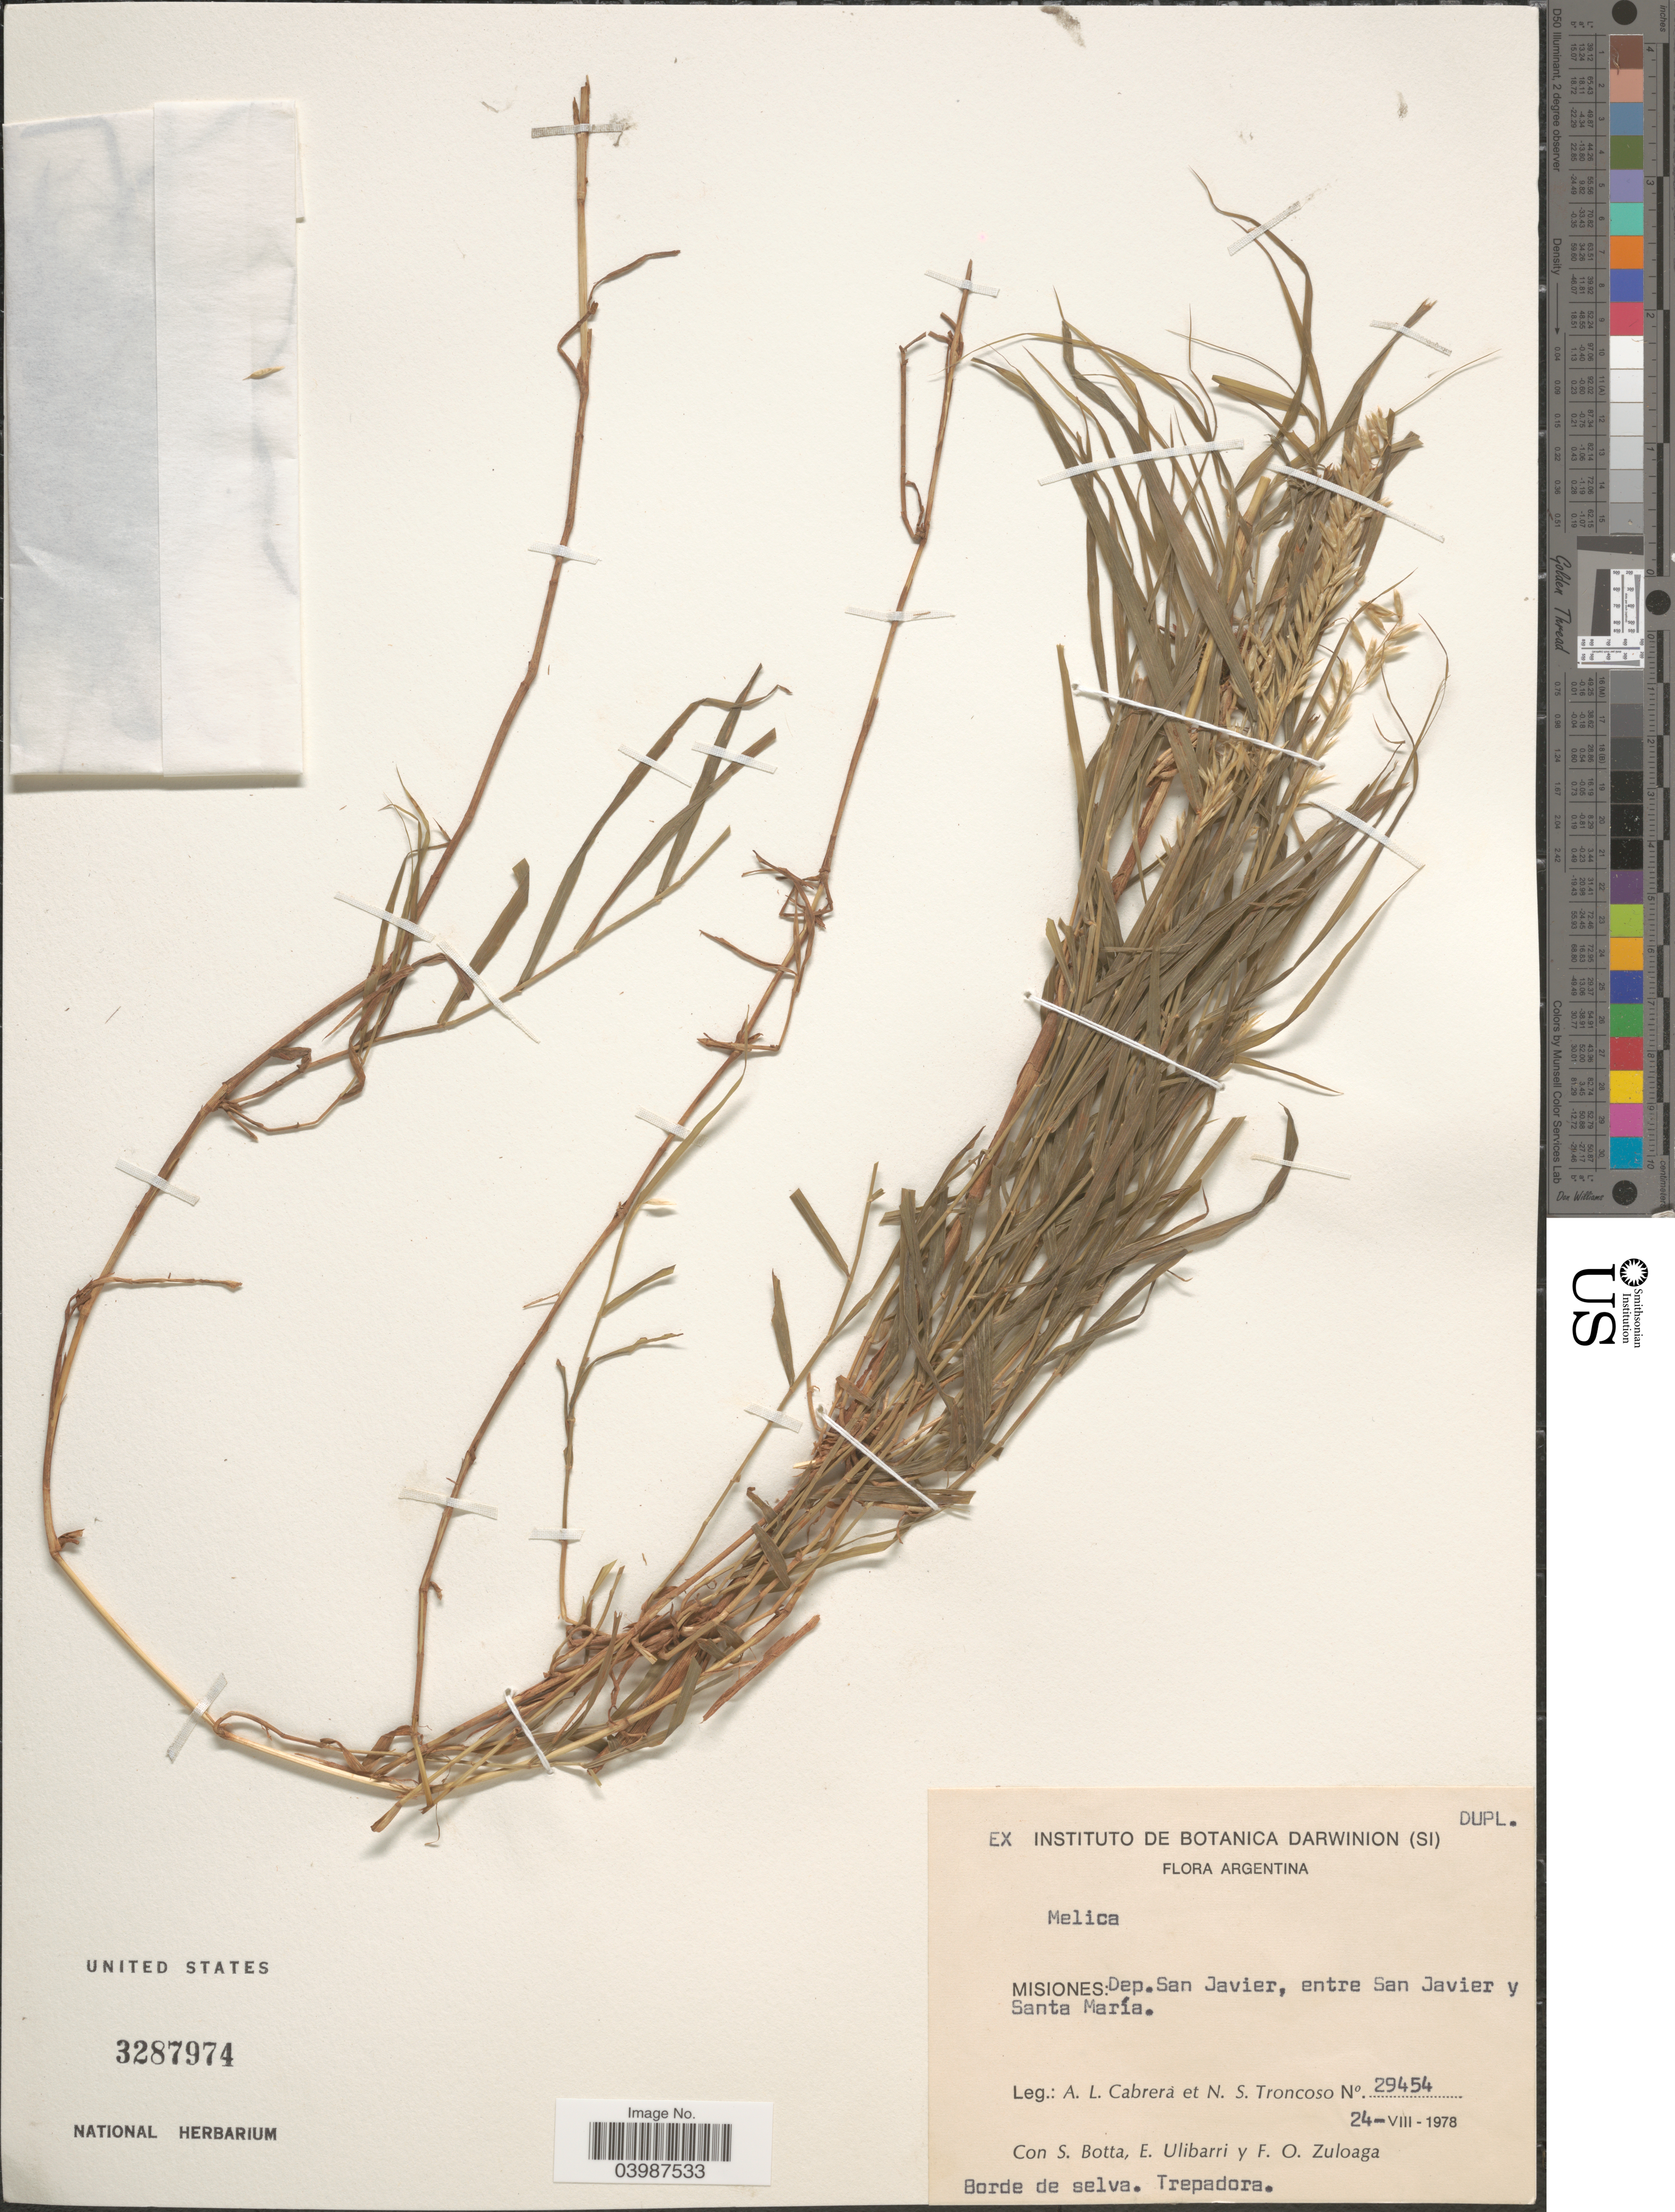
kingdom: Plantae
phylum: Tracheophyta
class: Liliopsida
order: Poales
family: Poaceae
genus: Melica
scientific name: Melica sp.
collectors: A. L. Cabrera, N. Troncoso, S. Botta, E. Ulibarri & F. O. Zuloaga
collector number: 29454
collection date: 1978-08-24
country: Argentina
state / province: Misiones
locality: Dep. San Javier, entre San Javier y Santa María.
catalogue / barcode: US 3287974